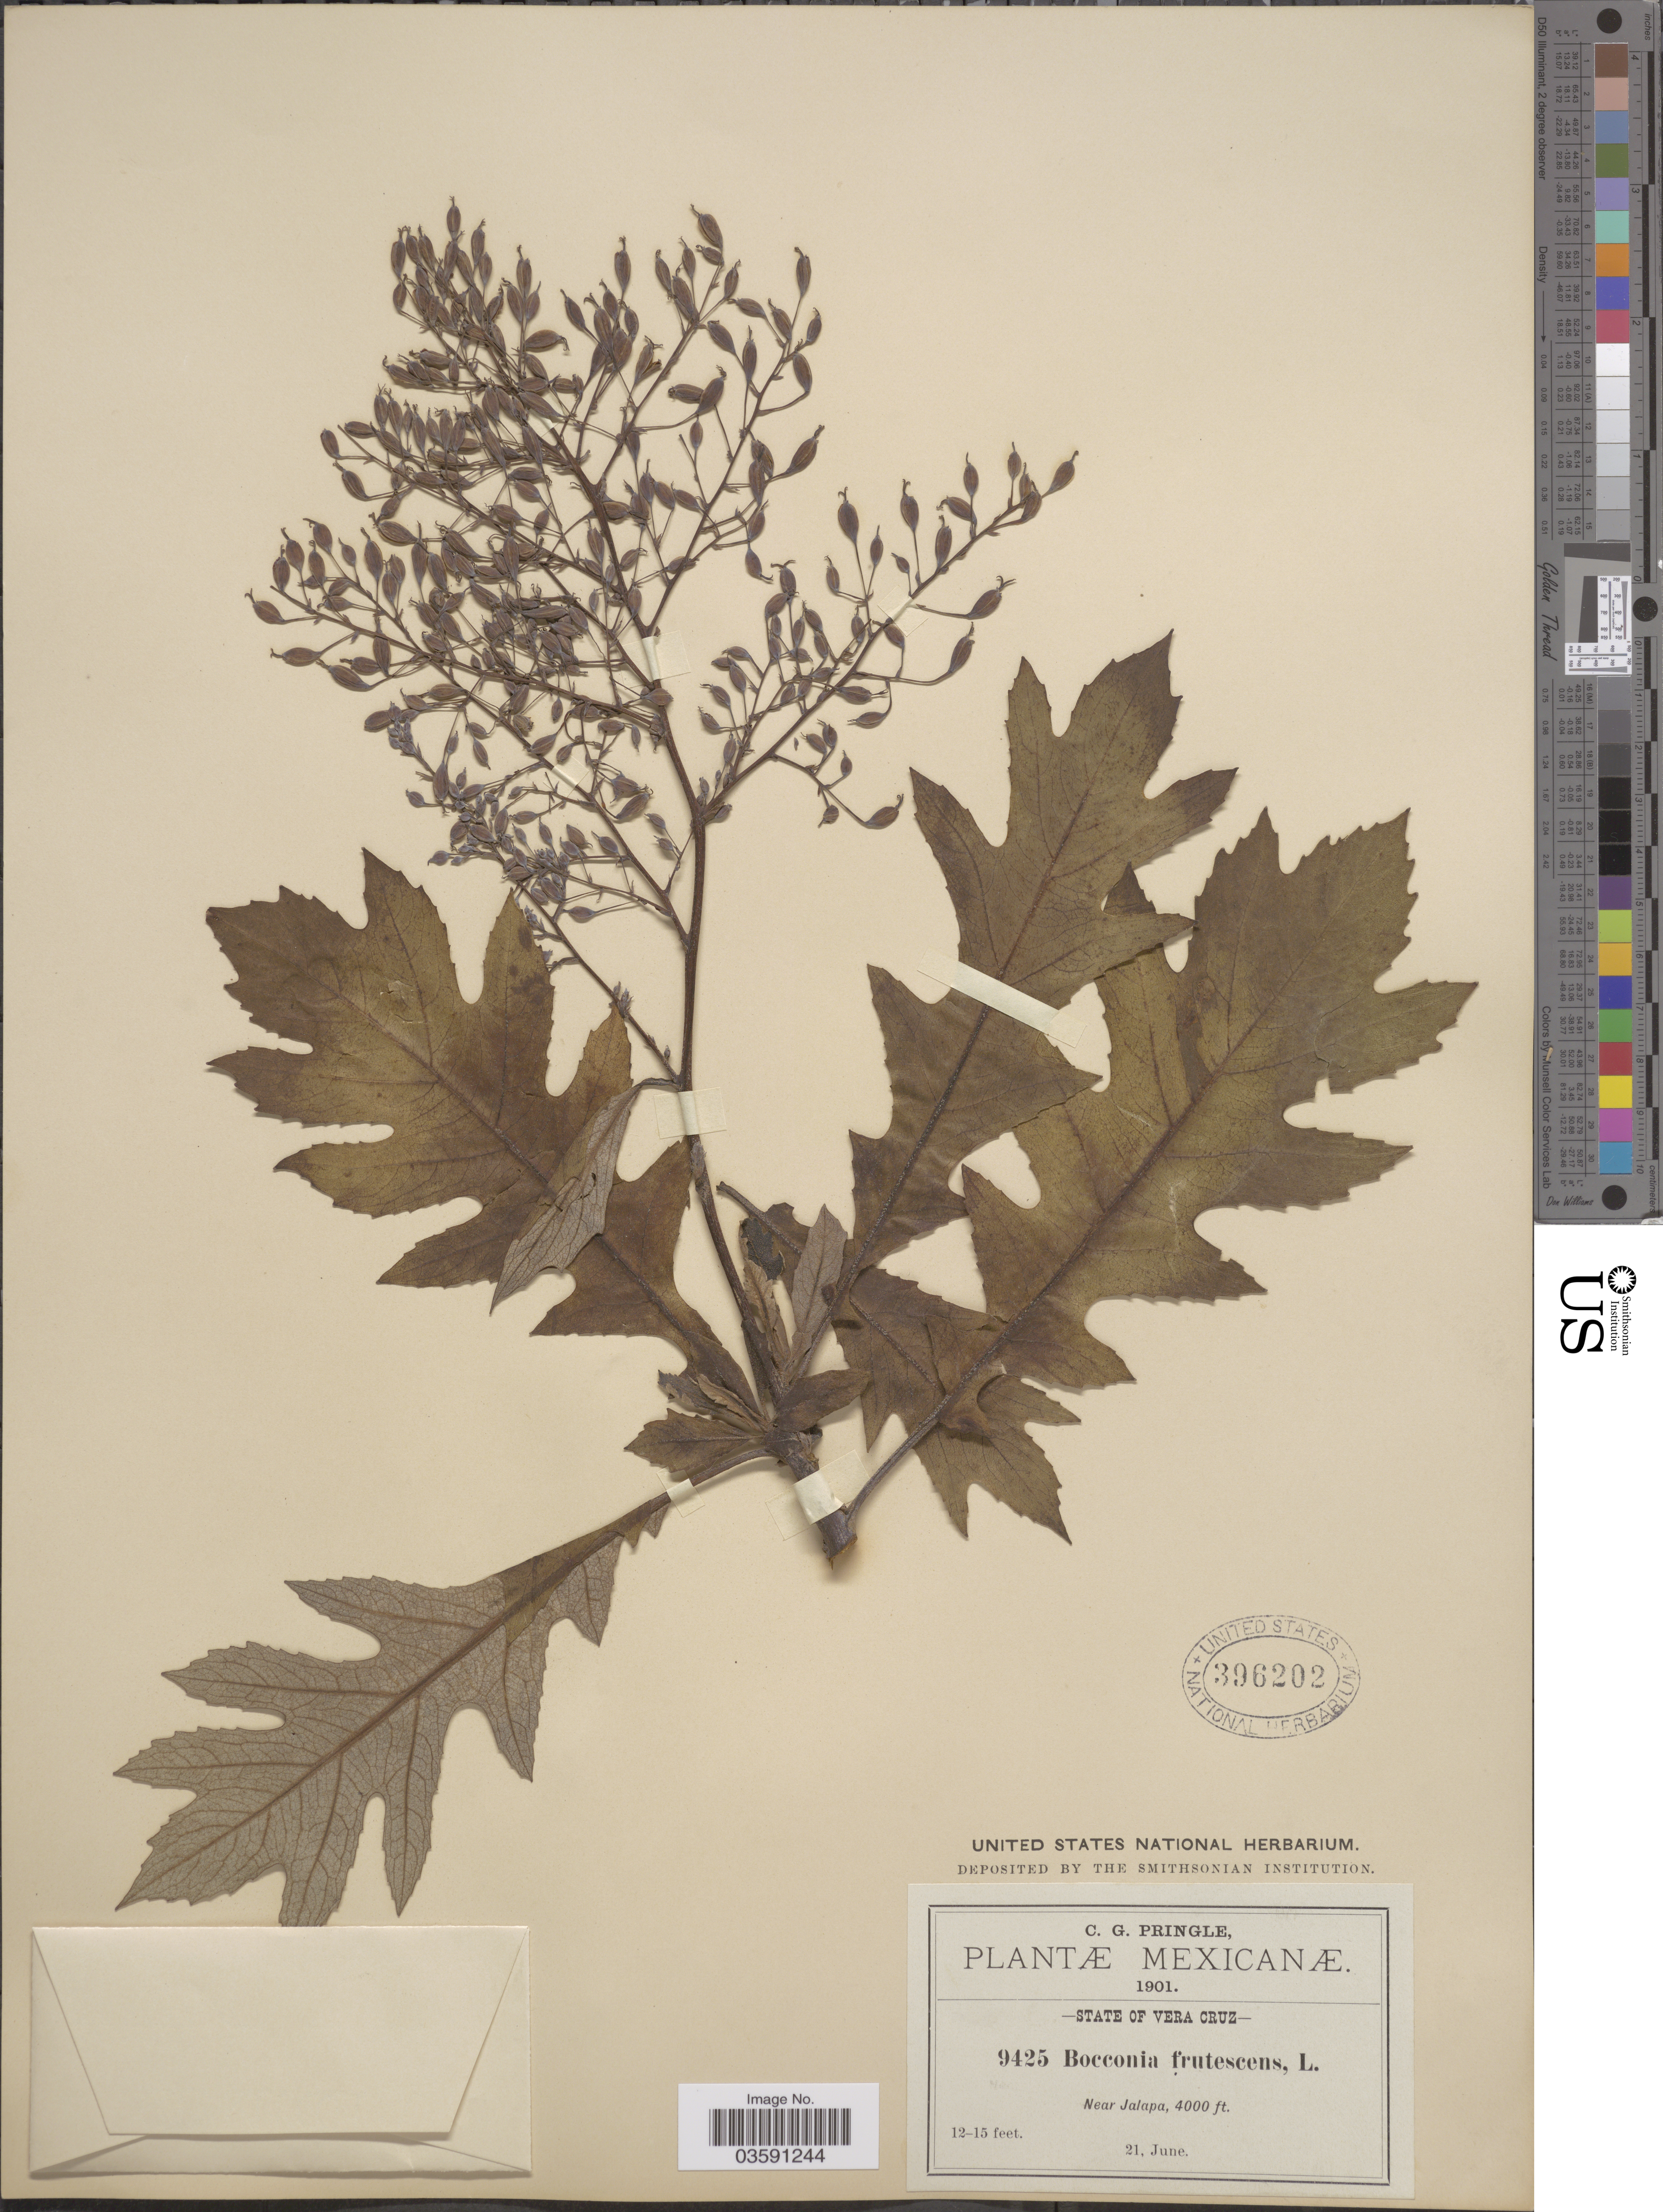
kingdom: Plantae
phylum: Tracheophyta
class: Magnoliopsida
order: Ranunculales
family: Papaveraceae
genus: Bocconia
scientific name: Bocconia frutescens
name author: L.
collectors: C. G. Pringle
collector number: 9425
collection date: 1901-06-21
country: Mexico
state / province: Veracruz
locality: State of Vera Cruz. Near Jalapa.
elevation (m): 1219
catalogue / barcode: US 396202